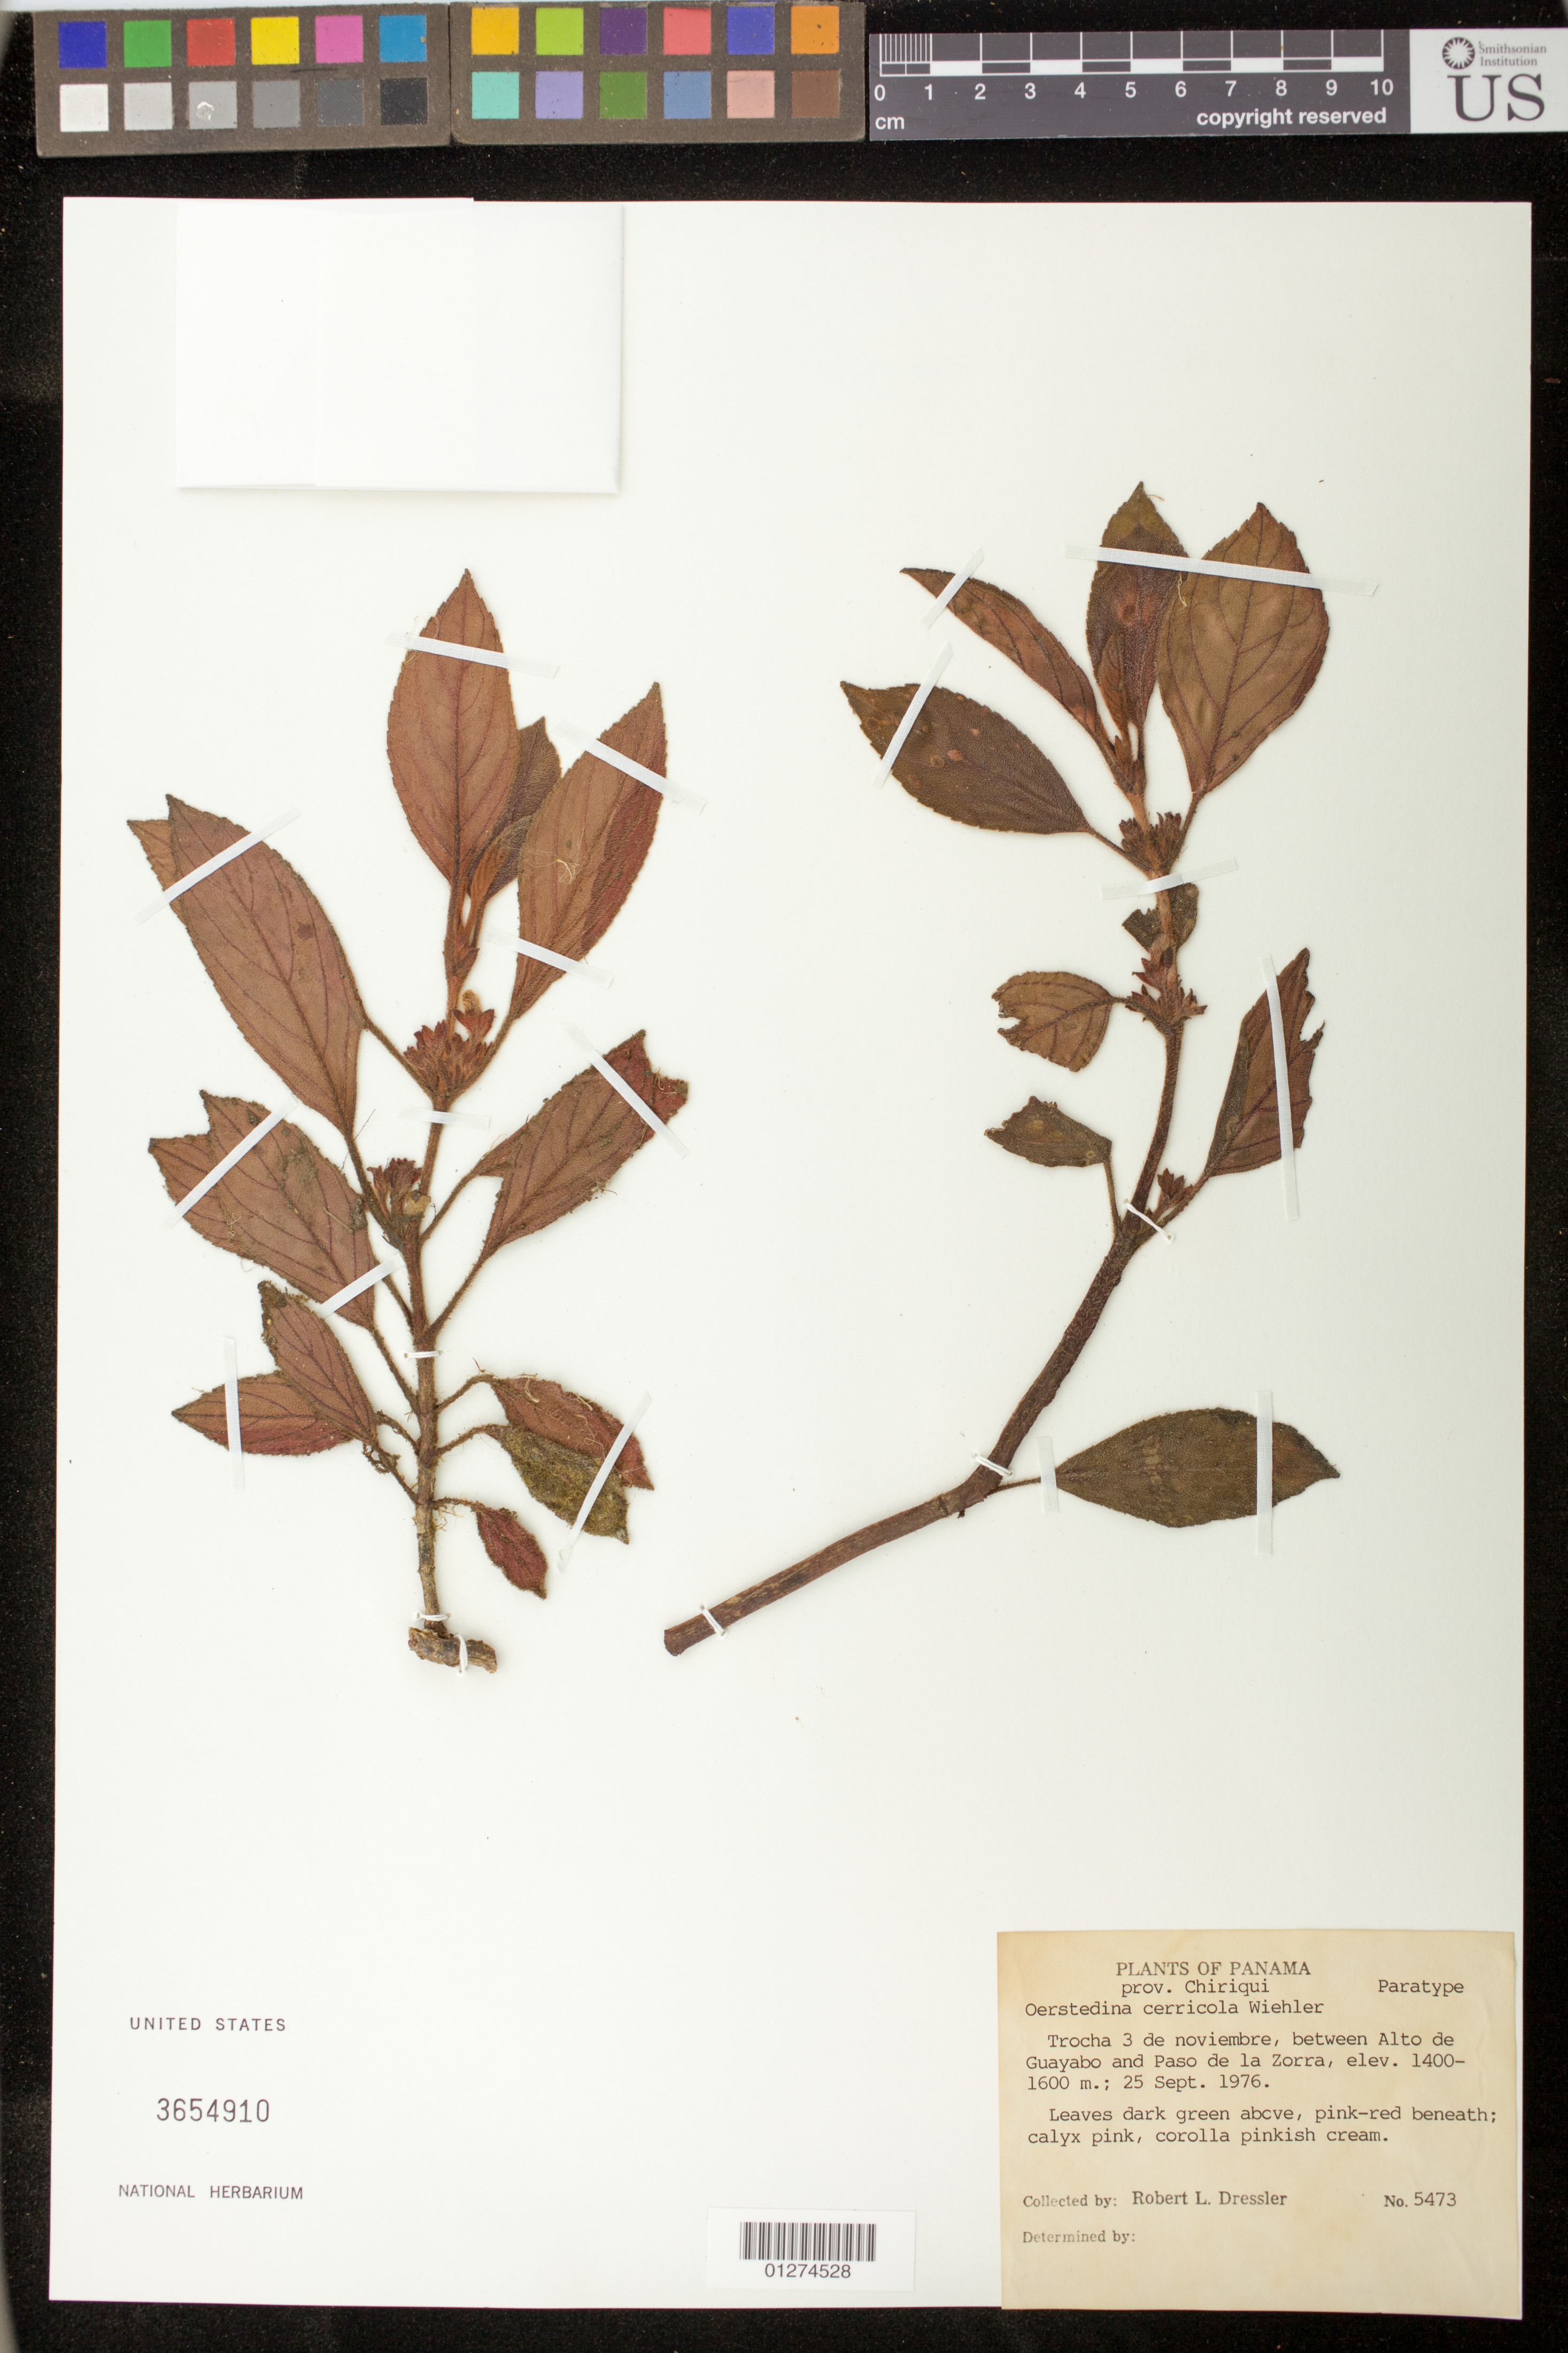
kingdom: Plantae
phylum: Tracheophyta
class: Magnoliopsida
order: Lamiales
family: Gesneriaceae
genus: Oerstedina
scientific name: Oerstedina cerricola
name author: Wiehler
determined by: Dressler, Robert Louis, (FLAS), University of Florida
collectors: R. Dressler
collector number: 5473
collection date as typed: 25 Sep 1976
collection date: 1976-09-25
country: Panama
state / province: Chiriquí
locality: Between Alto de Guayabo and Paso de la Zorro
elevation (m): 1400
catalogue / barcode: US 3654910